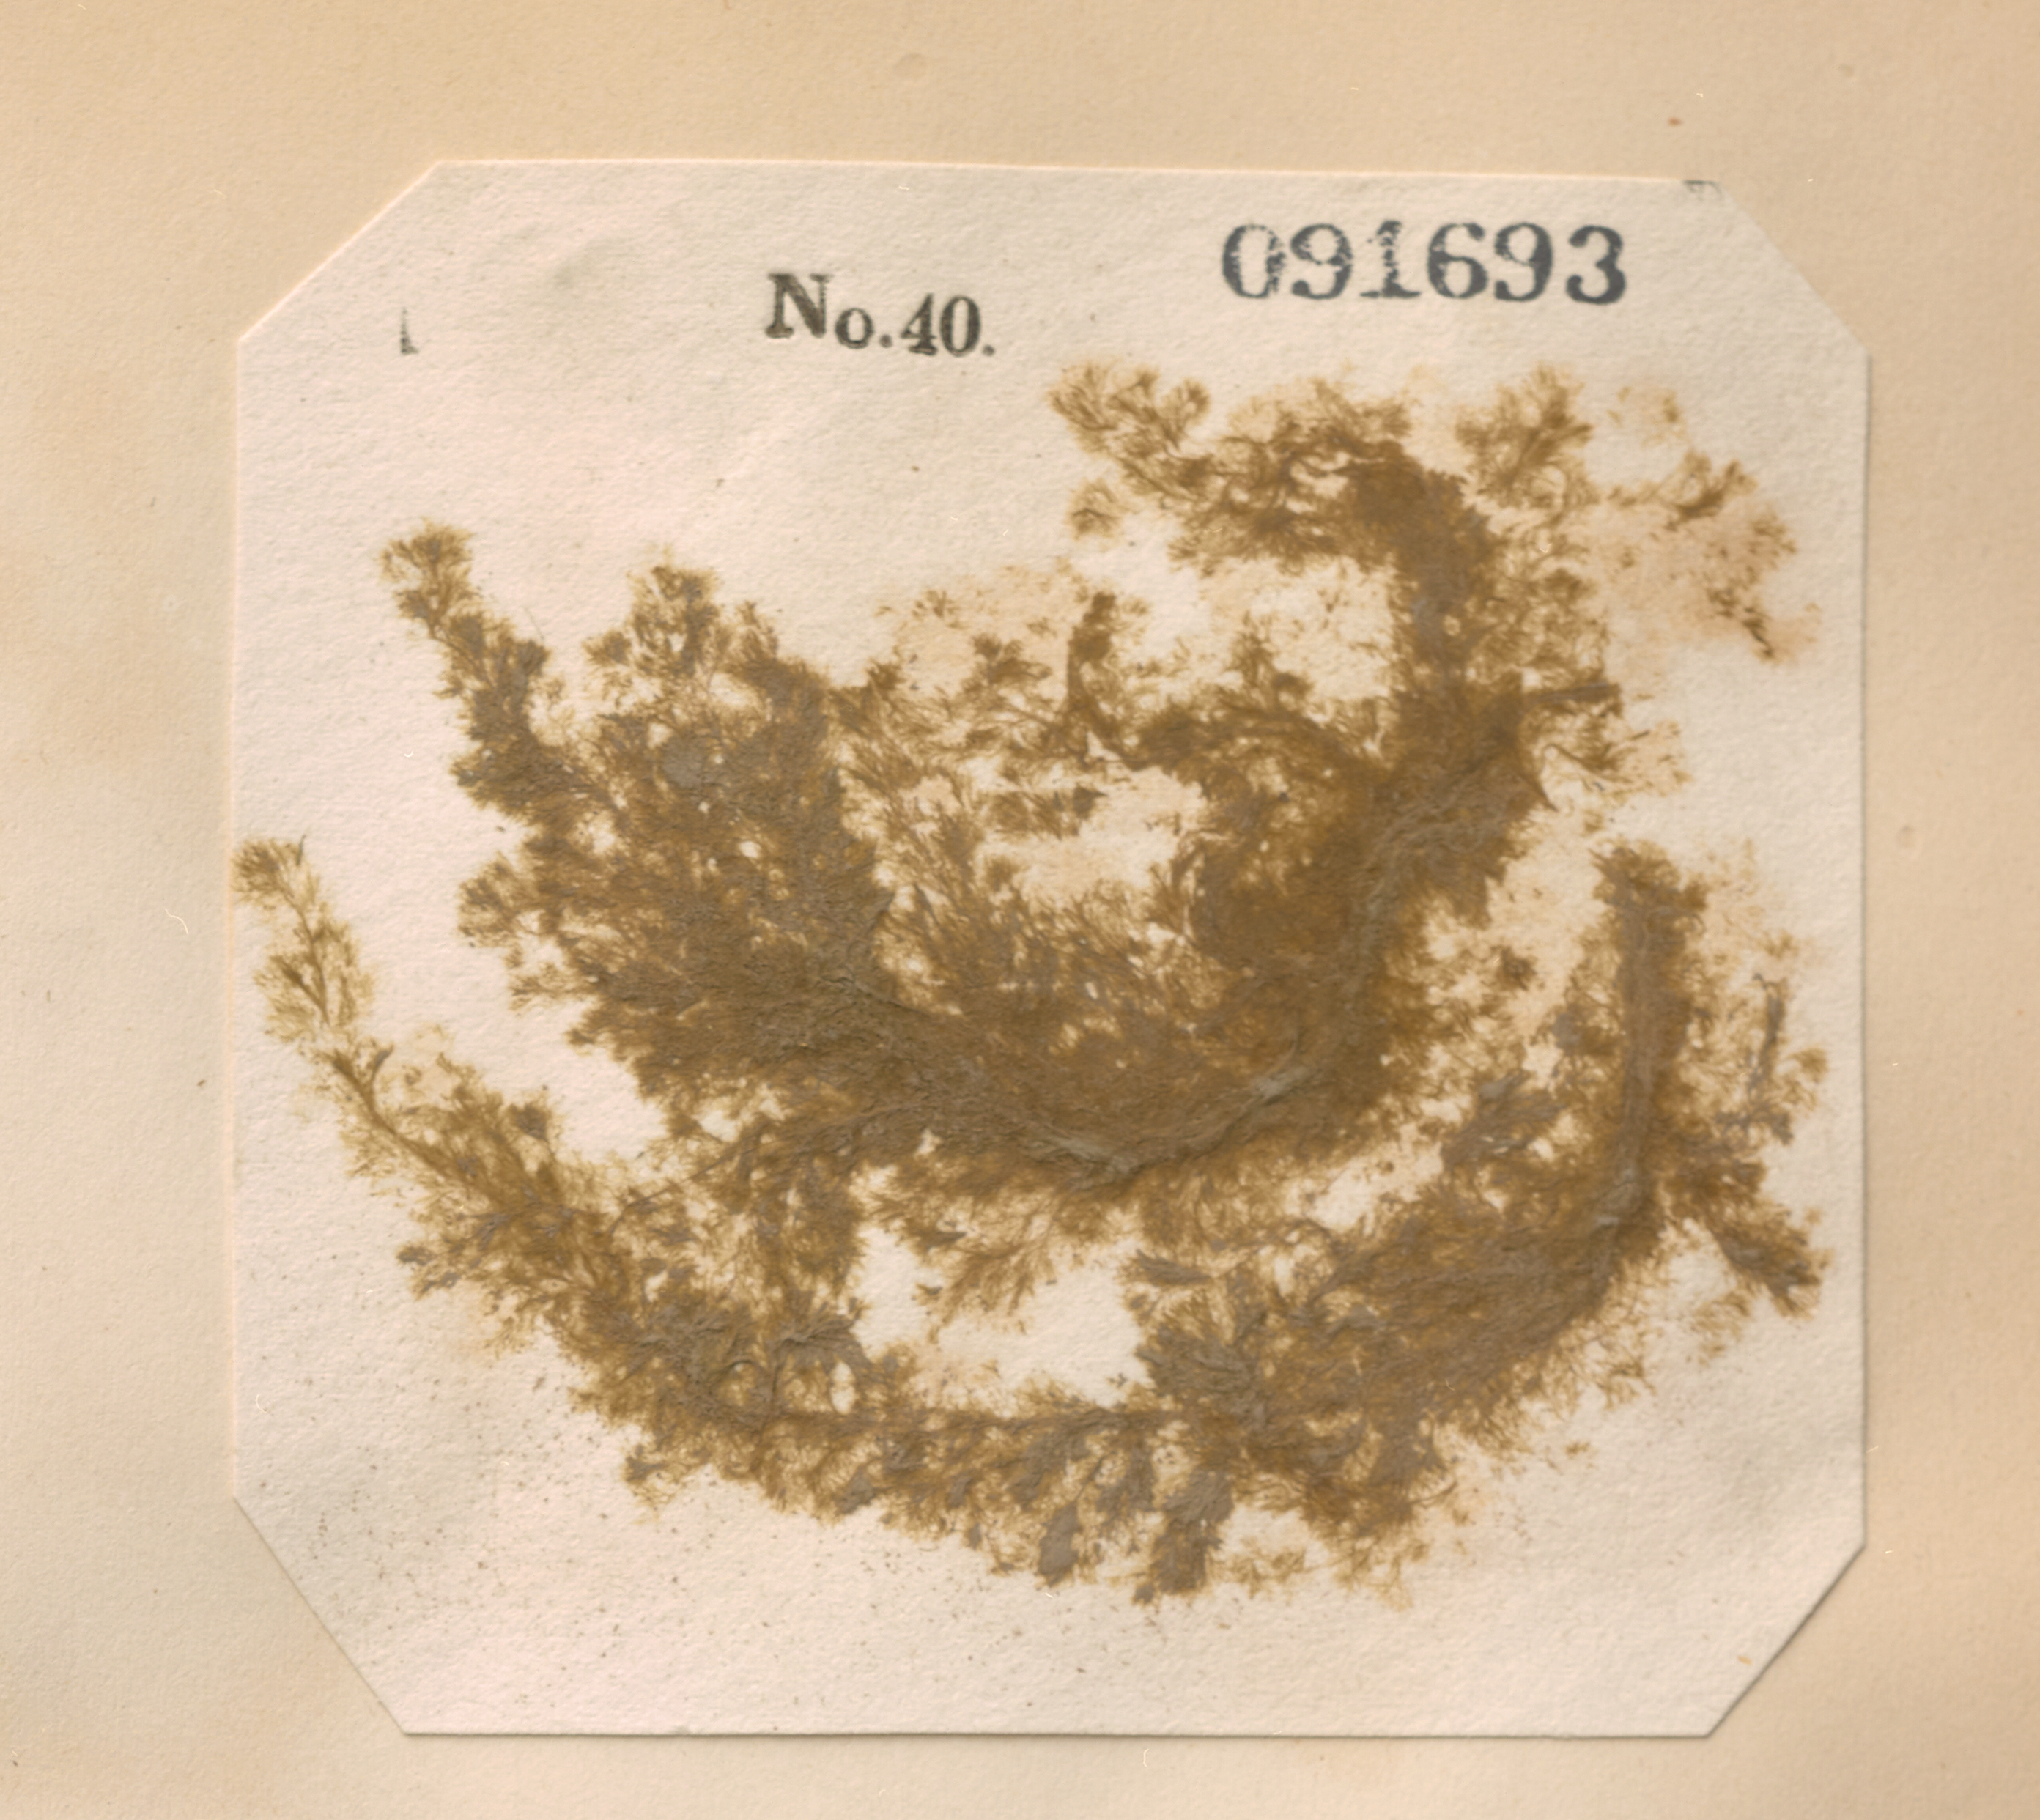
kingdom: Chromista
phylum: Ochrophyta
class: Phaeophyceae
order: Ectocarpales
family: Ectocarpaceae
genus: Ectocarpus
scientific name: Ectocarpus crinitus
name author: Carmich. in Harv.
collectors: C. Durant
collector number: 40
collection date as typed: Sum 1850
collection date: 1850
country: United States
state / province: New Jersey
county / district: Hudson County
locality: Communipaw Flats and Kavon Point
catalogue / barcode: US 91693